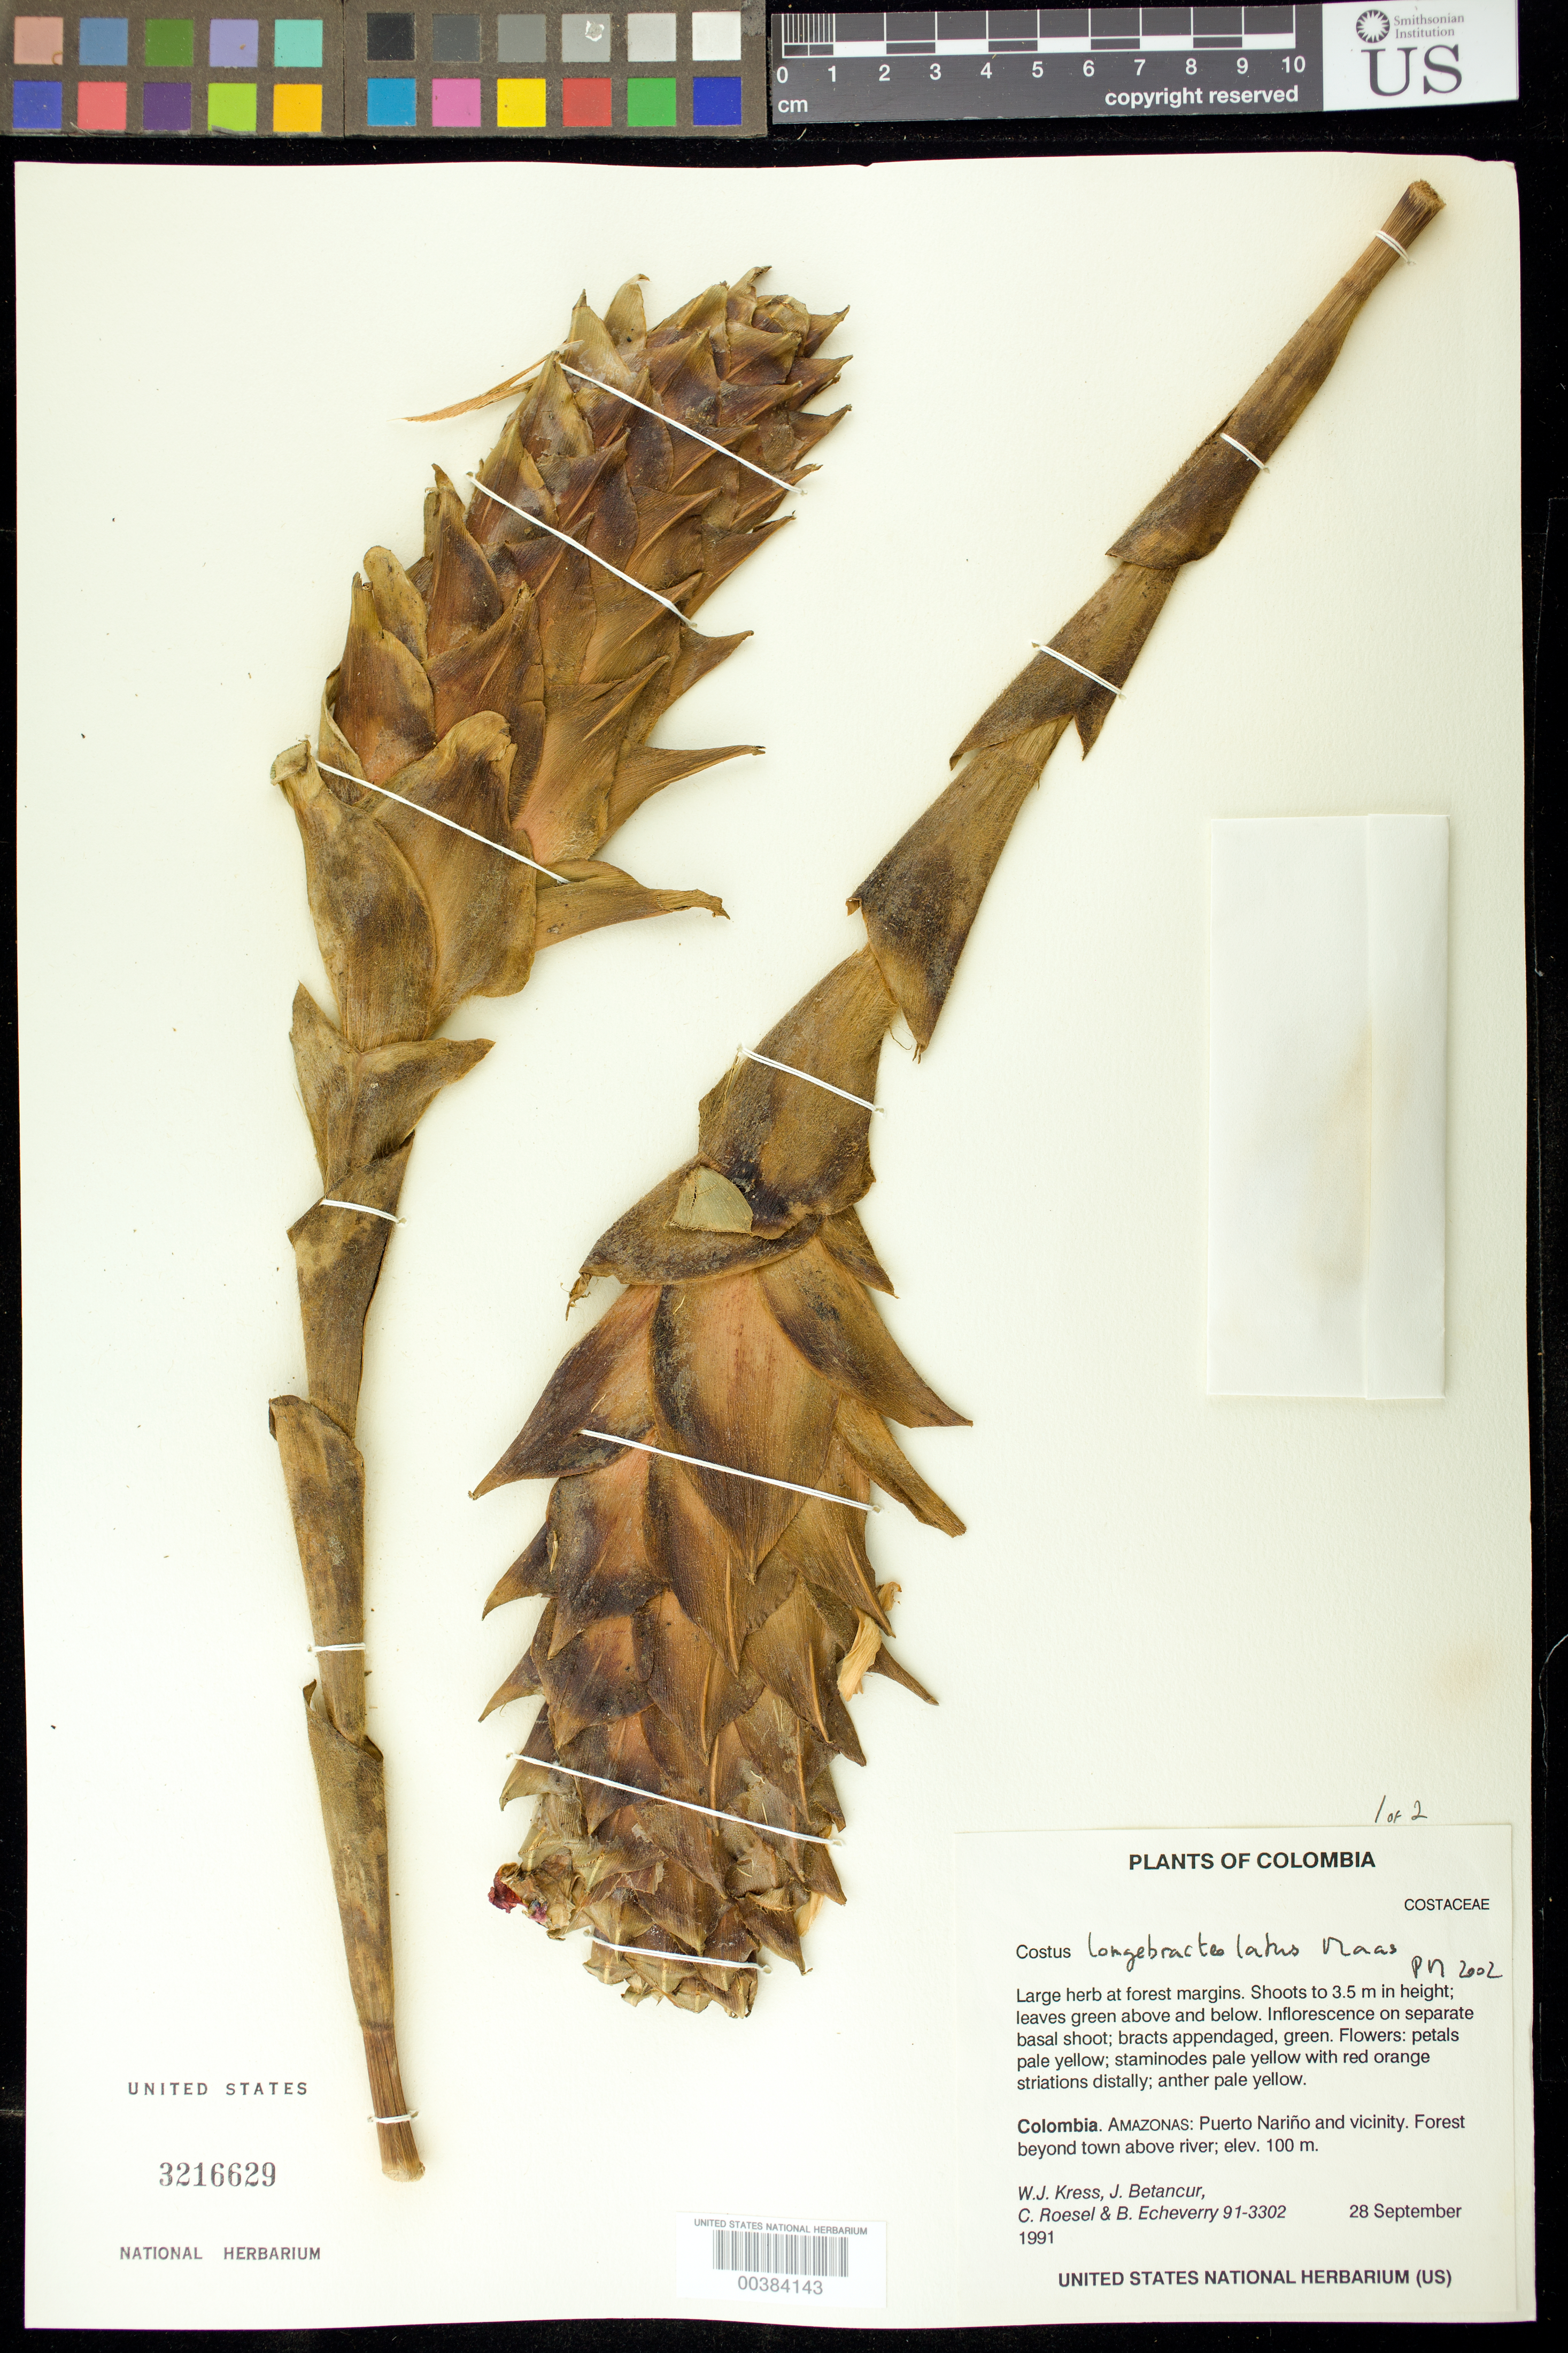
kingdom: Plantae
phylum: Tracheophyta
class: Liliopsida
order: Zingiberales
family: Costaceae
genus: Costus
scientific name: Costus longebracteolatus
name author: Maas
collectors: W. J. Kress, J. C. Betancur, C. S. Roesel & B. Echeverry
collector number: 91-3302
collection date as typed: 28 Sep 1991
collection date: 1991-09-28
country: Colombia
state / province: Amazônas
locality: Puerto Narino and vicinity.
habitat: Forest margins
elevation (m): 100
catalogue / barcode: US 3216629